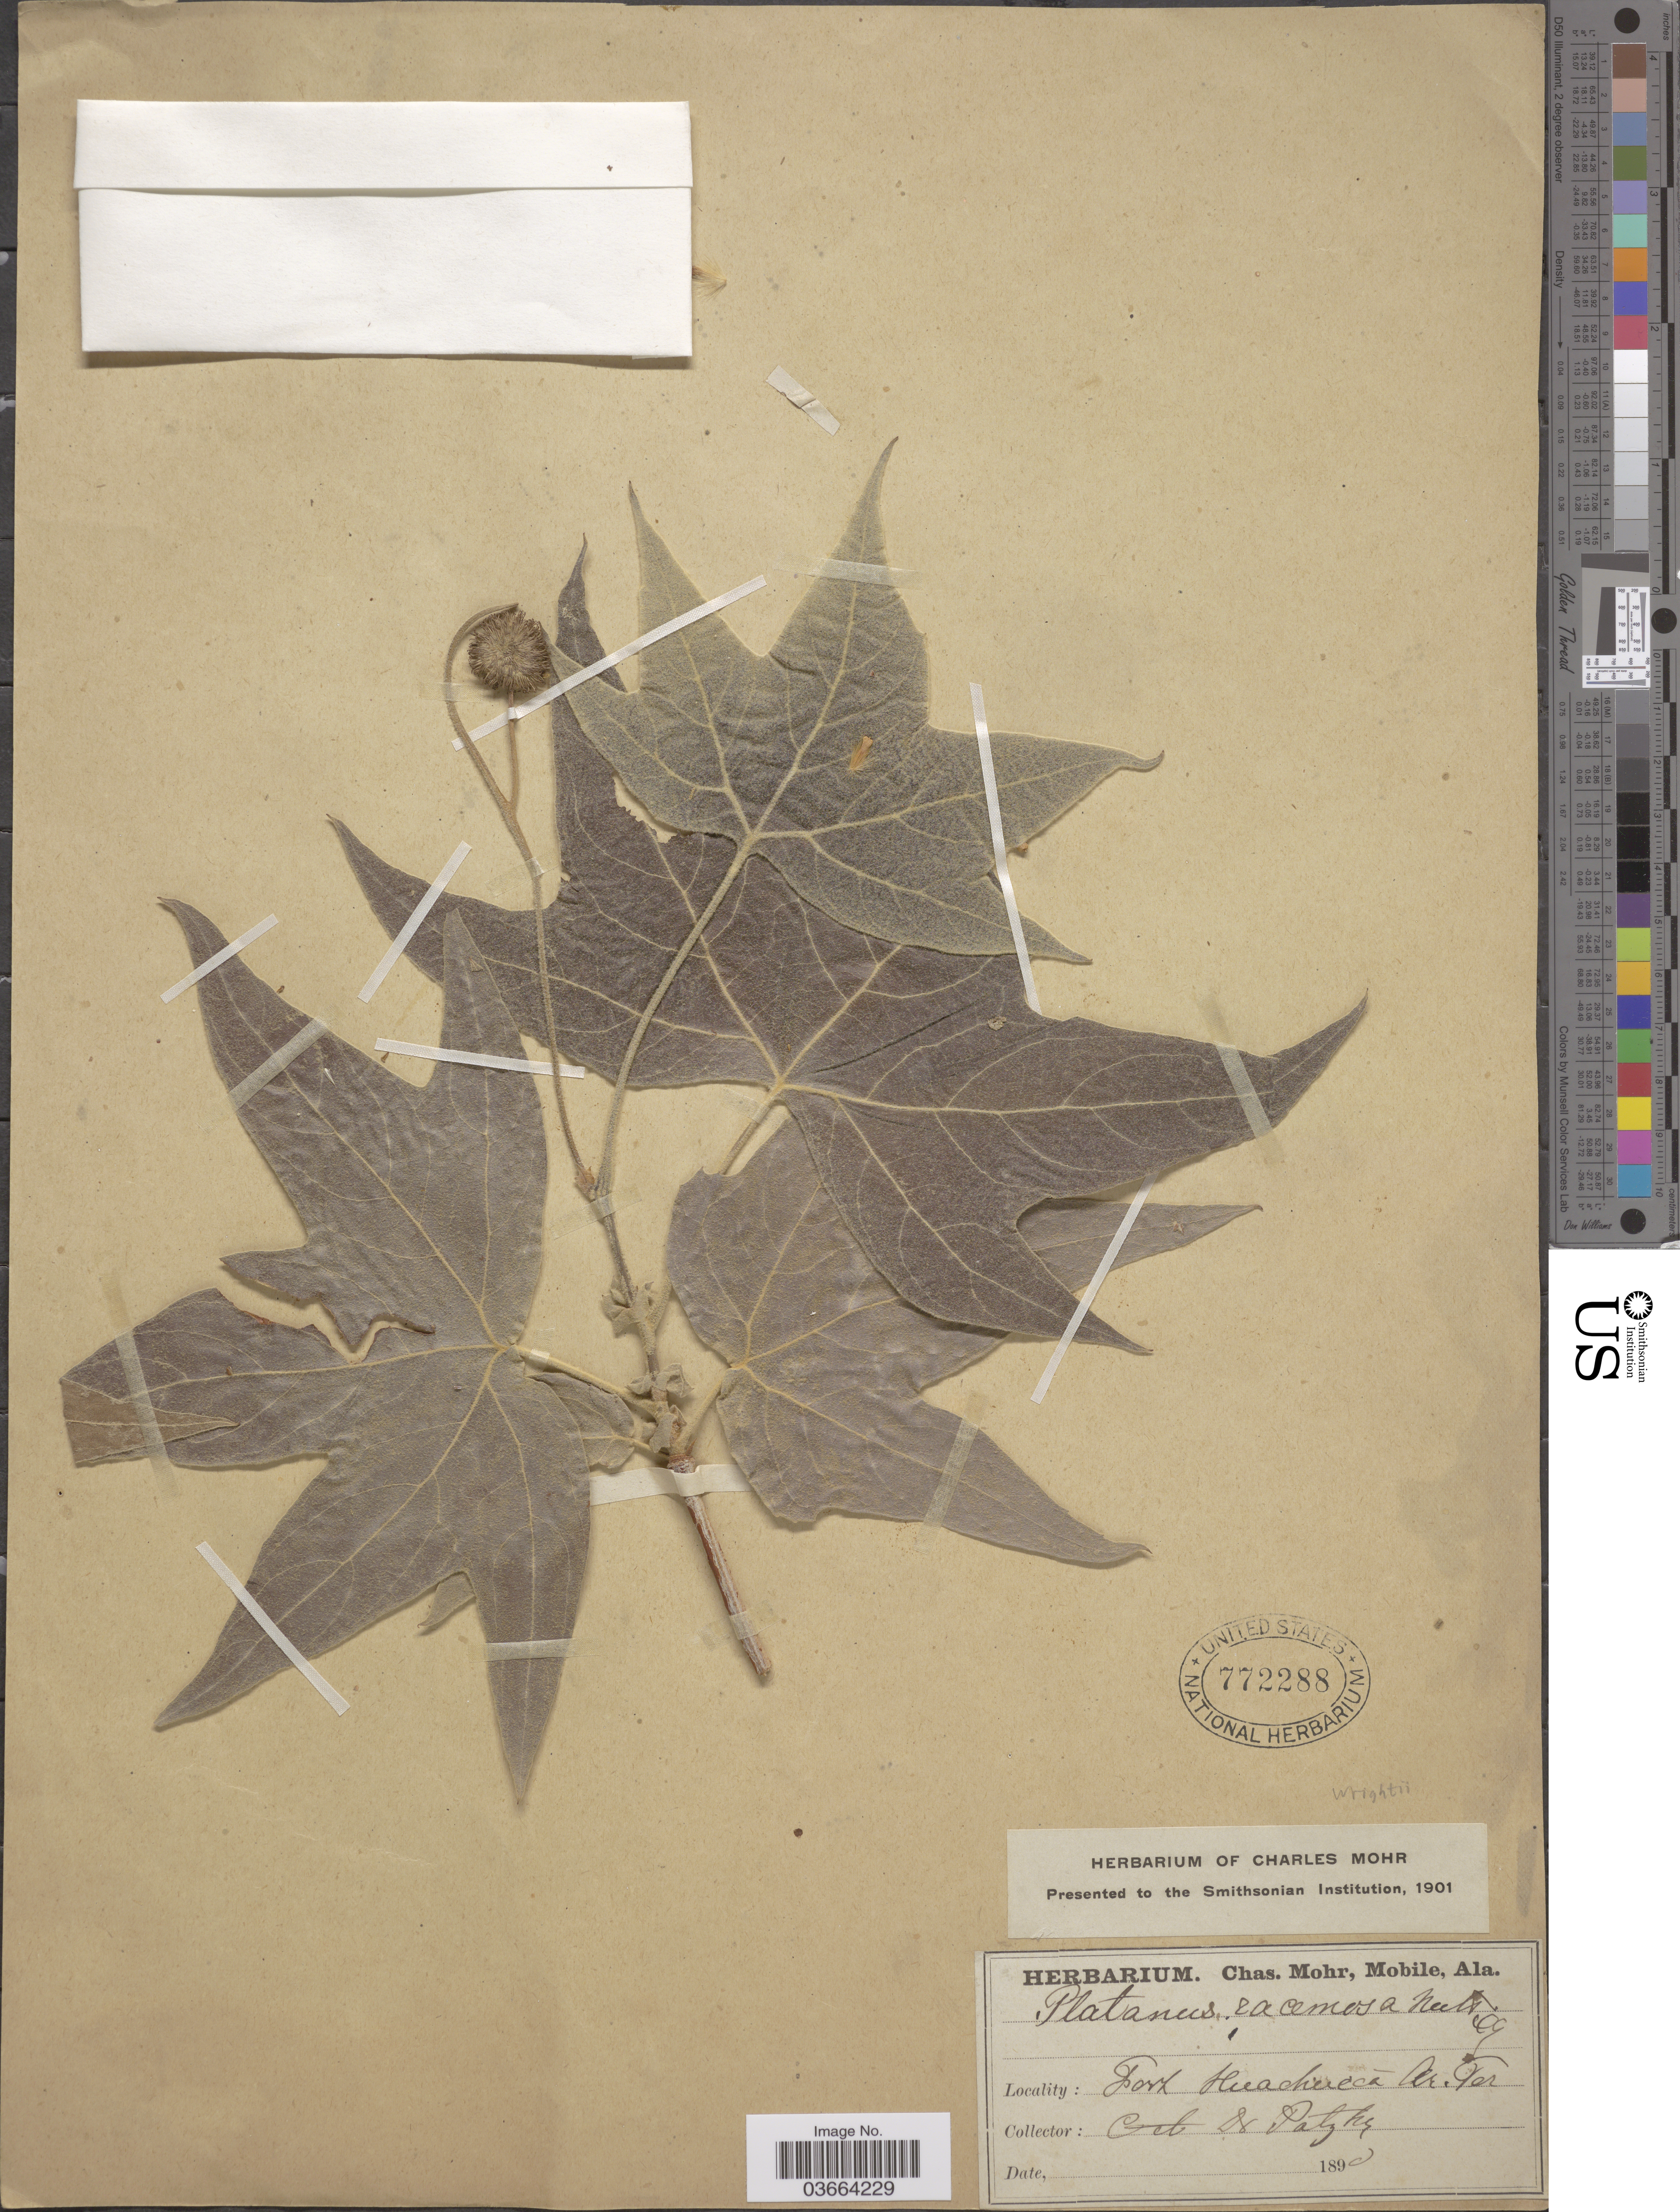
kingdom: Plantae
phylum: Tracheophyta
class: Magnoliopsida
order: Proteales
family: Platanaceae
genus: Platanus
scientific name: Platanus racemosa var. racemosa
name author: Nutt.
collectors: Mohr, C. T. (herbarium) & -. Patzky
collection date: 1890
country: United States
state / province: Arizona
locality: Fort Huachuacá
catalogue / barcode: US 772288